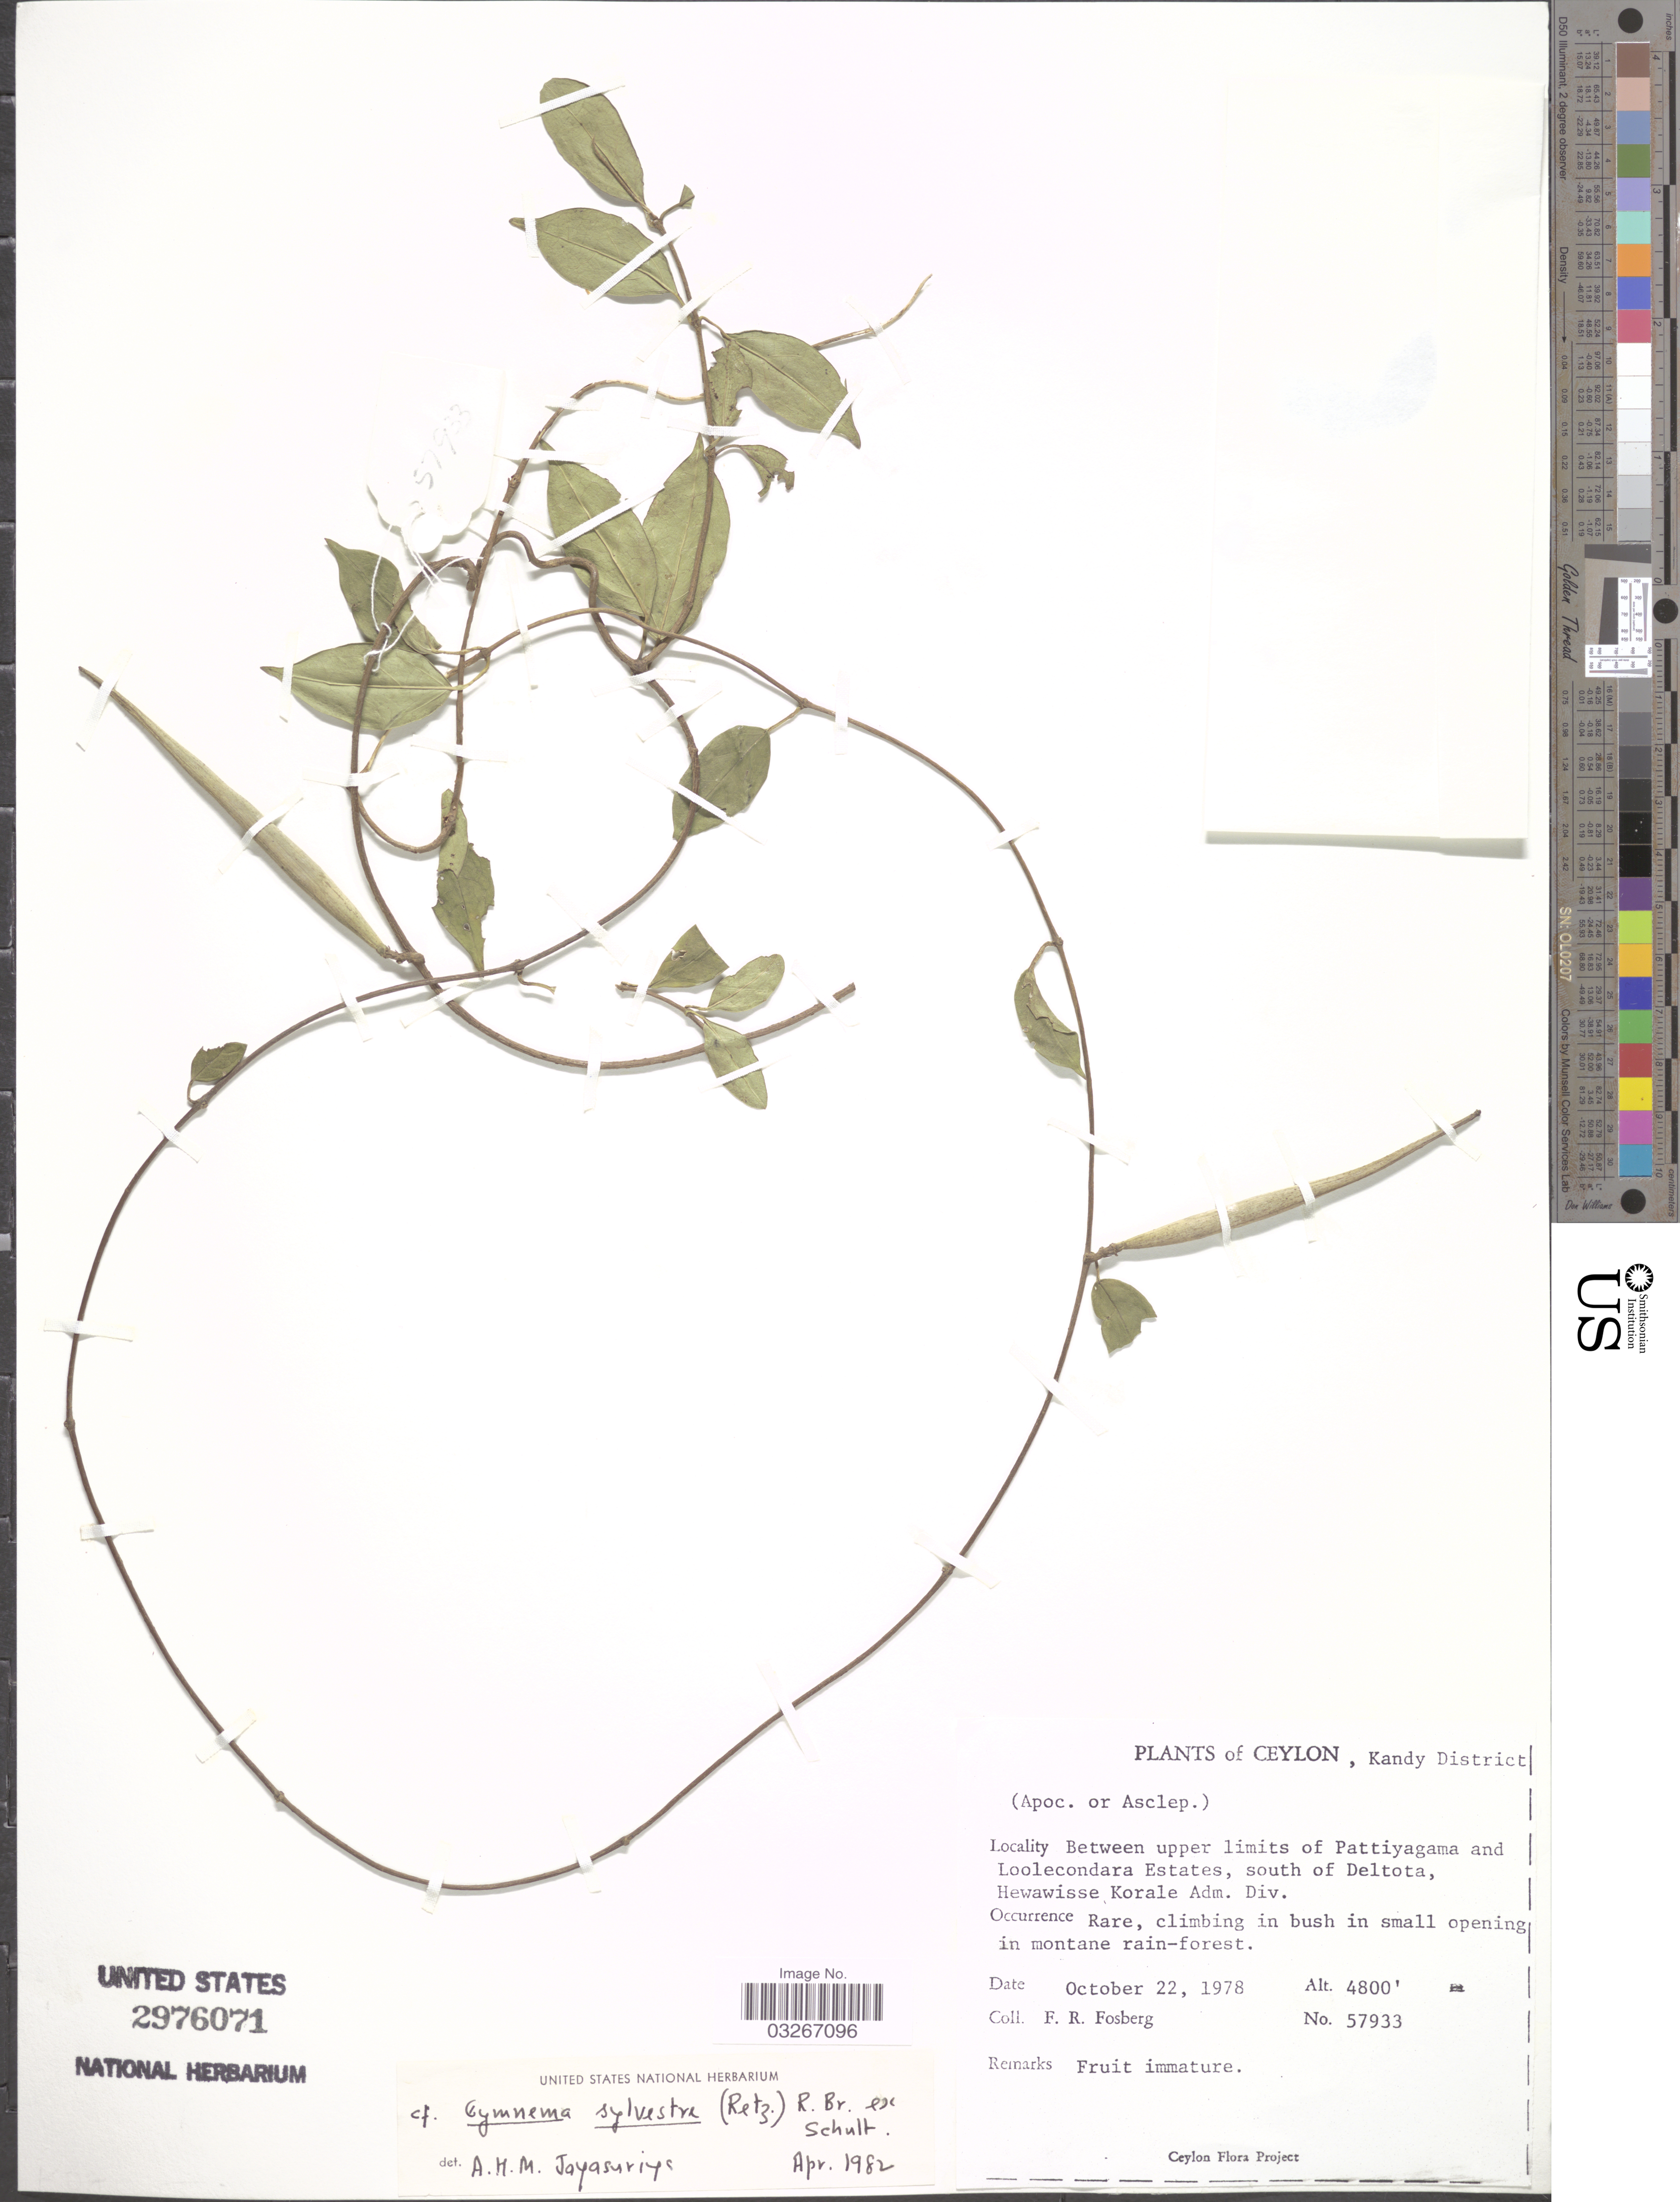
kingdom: Plantae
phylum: Tracheophyta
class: Magnoliopsida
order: Gentianales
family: Apocynaceae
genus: Gymnema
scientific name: Gymnema sylvestre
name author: (Retz.) R. Br. ex Schult. in Roem. & Schult.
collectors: F. R. Fosberg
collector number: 57933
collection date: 1978-10-22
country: Sri Lanka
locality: Ceylon. Kandy District. Between upper limits of Pattiyagama and Loolecondara Estates, south of Deltota, Hewawisse Korale Adm. Div.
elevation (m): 1463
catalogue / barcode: US 2976071